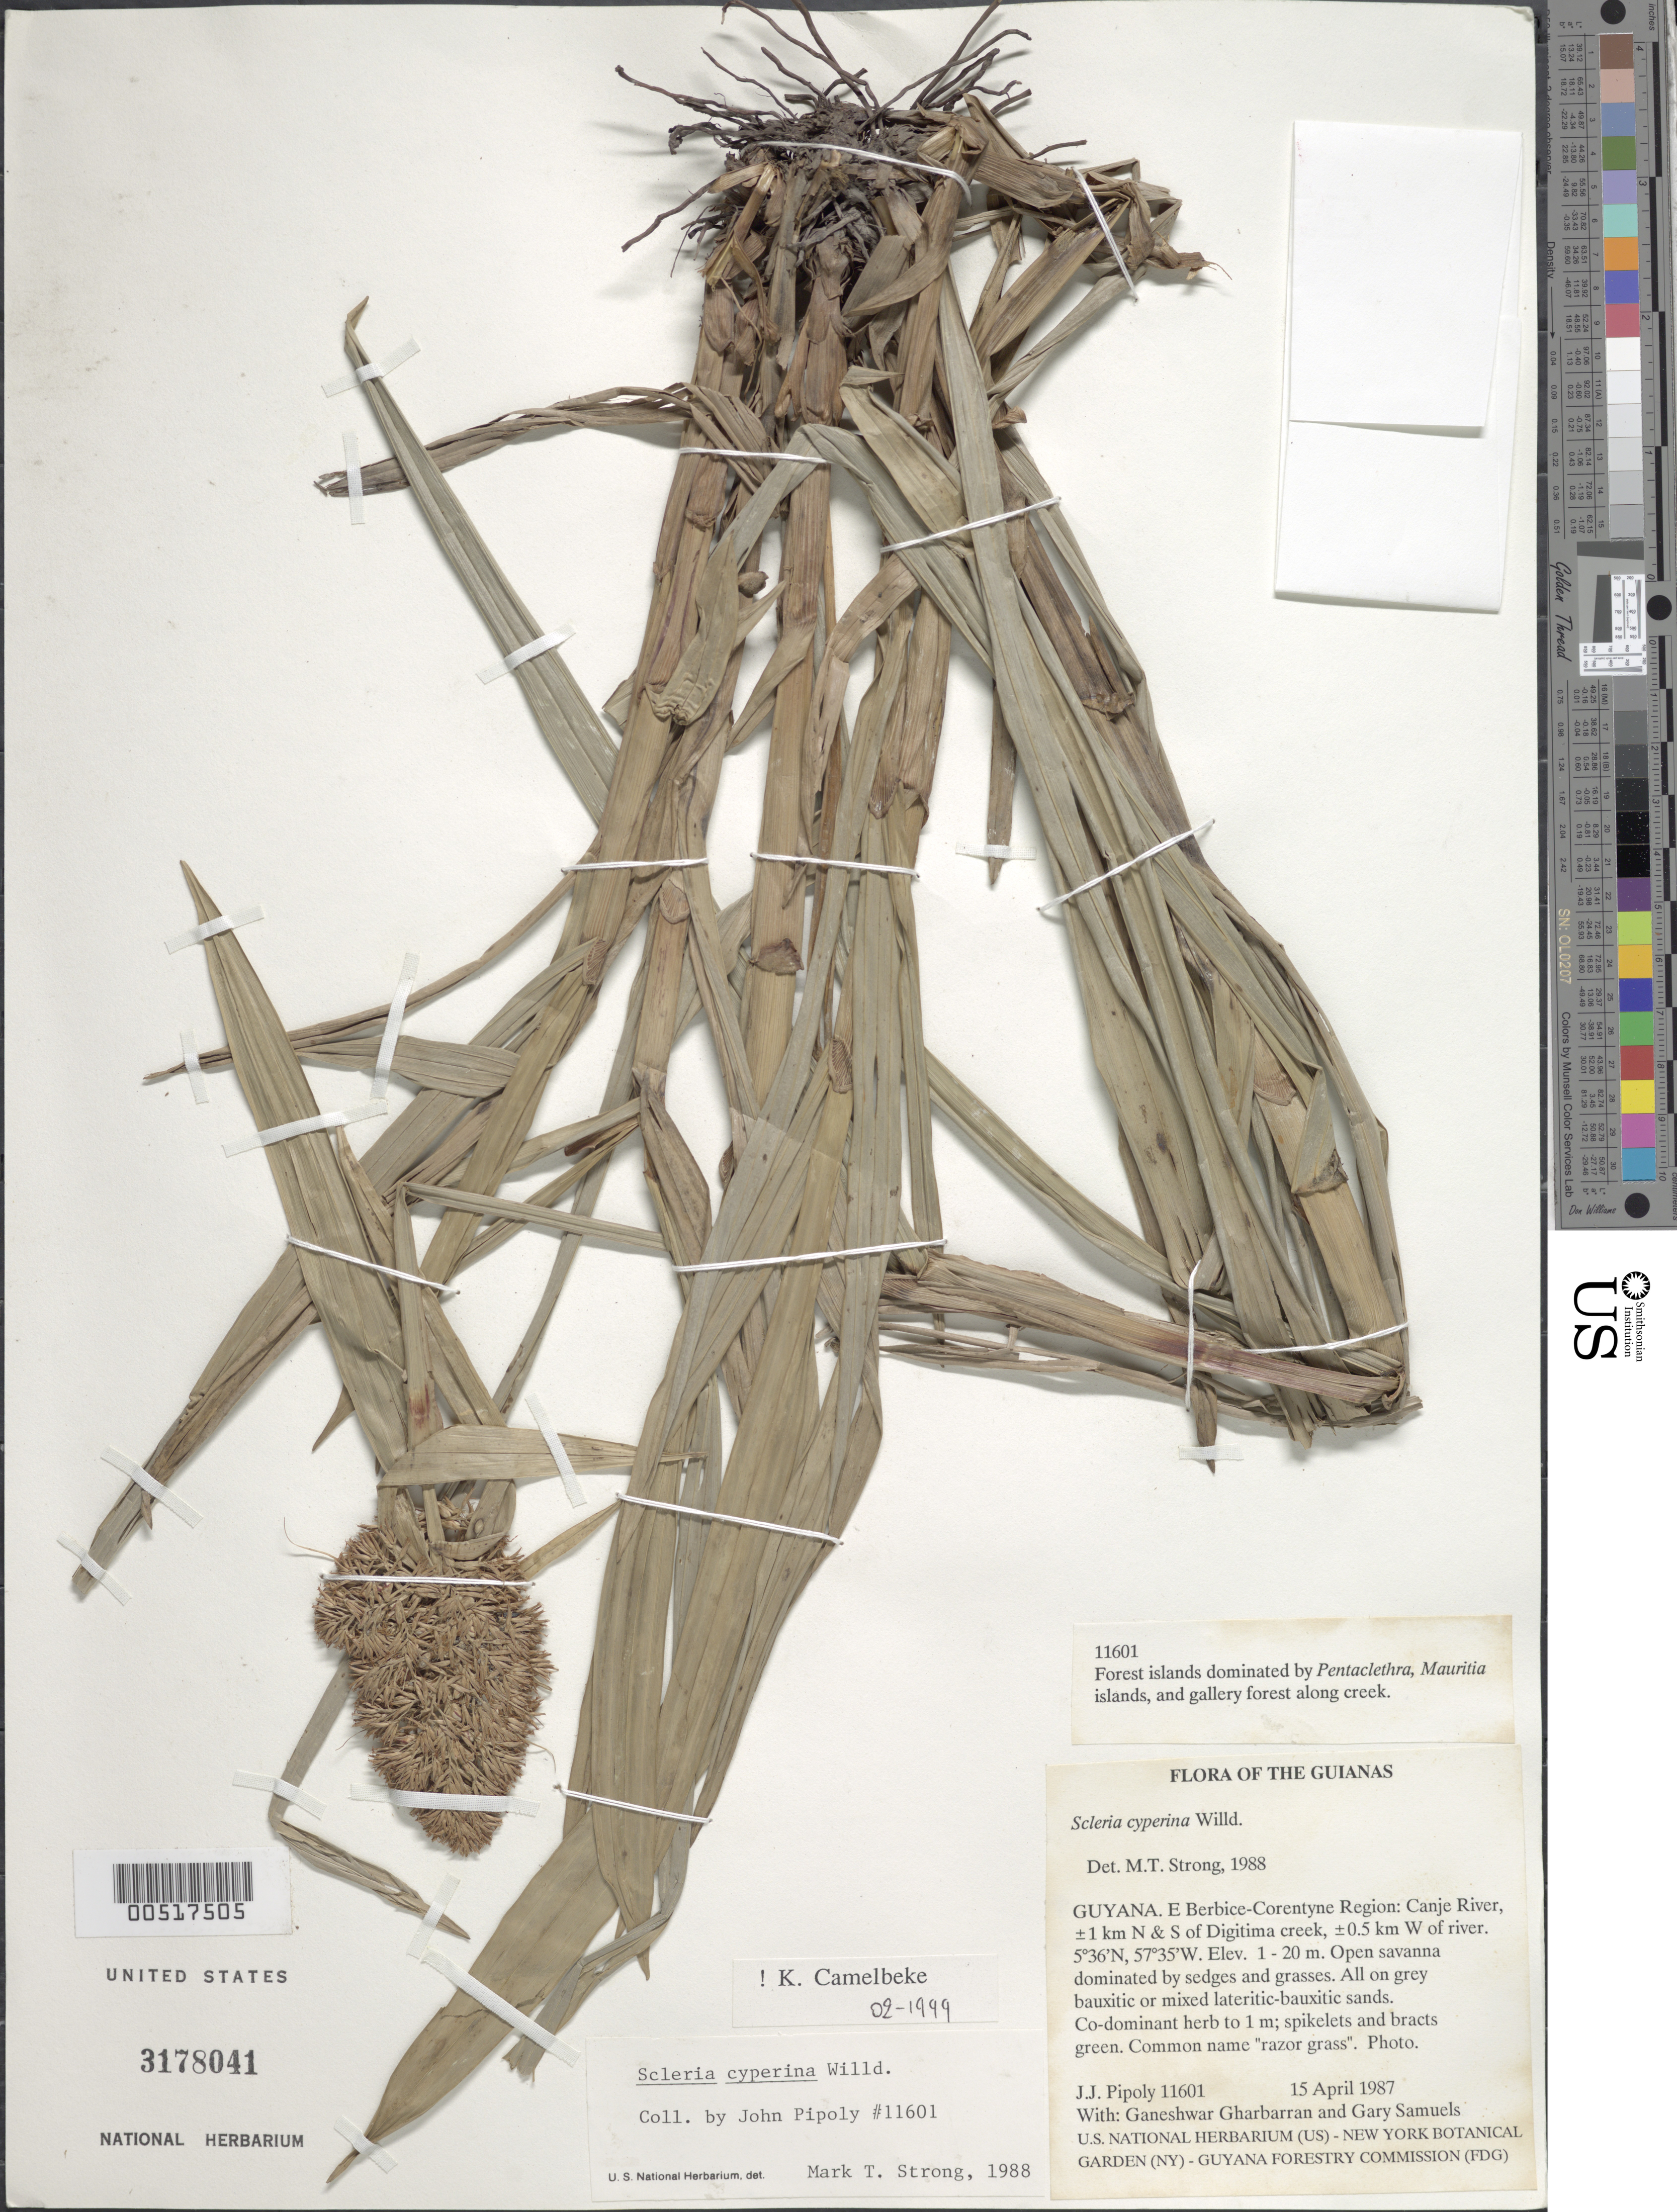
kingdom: Plantae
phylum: Tracheophyta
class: Liliopsida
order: Poales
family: Cyperaceae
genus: Scleria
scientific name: Scleria cyperina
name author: Willd. ex Kunth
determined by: Camelbeke, K.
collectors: J. J. Pipoly, G. Gharbarran & G. Samuels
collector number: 11601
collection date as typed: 15 April 1987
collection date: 1987-04-15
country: Guyana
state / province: E. Berbice-Corentyne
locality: Canje River, ±1 km N & S of Digitima creek, ±0.5 km W of river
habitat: Open savanna dominated by sedges and grasses. All on grey bauxitic or mixed lateritic-bauxitic sands. Forest islands dominated by Pentaclethra, Mauritia islands, and gallery forest along creek.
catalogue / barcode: US 3178041